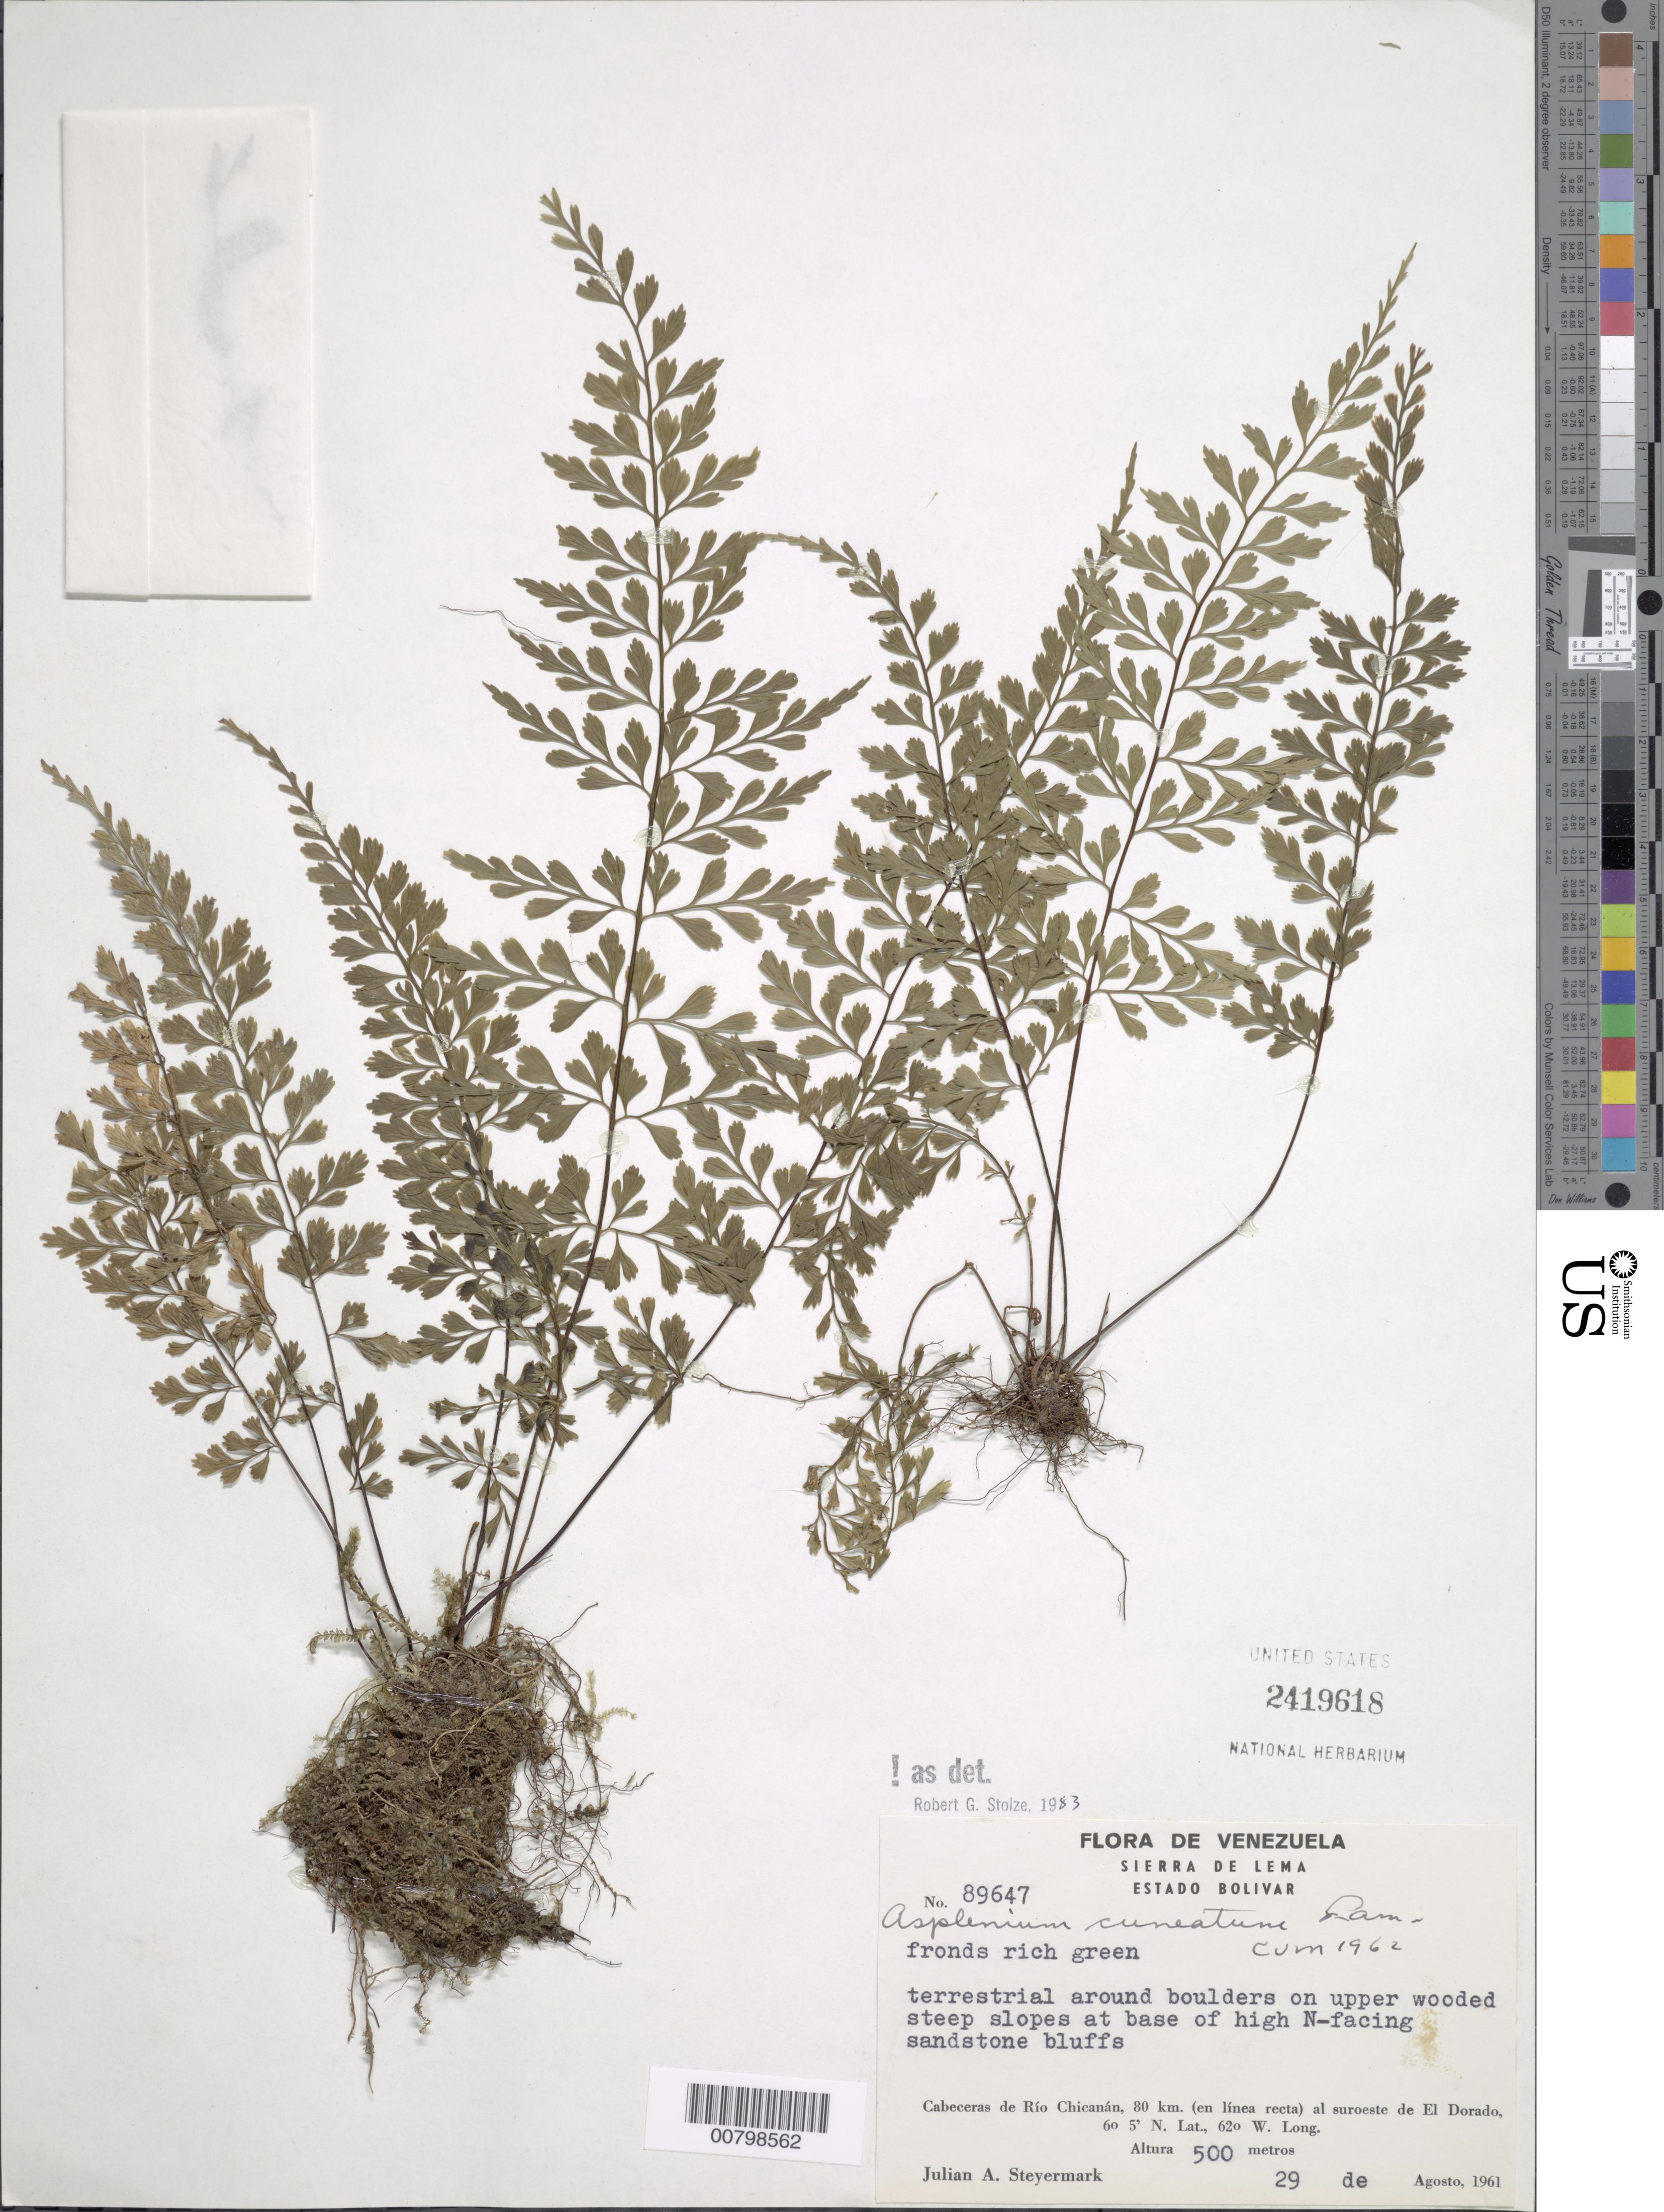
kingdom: Plantae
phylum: Tracheophyta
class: Polypodiopsida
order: Polypodiales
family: Aspleniaceae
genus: Asplenium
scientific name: Asplenium cuneatum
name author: Lam.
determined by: Stolze, R. G.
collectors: J. Steyermark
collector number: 89647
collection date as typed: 29-Aug-61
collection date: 1961-08-29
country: Venezuela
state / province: Bolívar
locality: Sierra de Lema, Cabeceras de Río Chicanán, 80 km in straight line to SW of El Dorado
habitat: Upper wooded steep slope at base of high N-facing sandstone bluffs W of waterfall of headwaters of rio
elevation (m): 500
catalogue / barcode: US 2419618